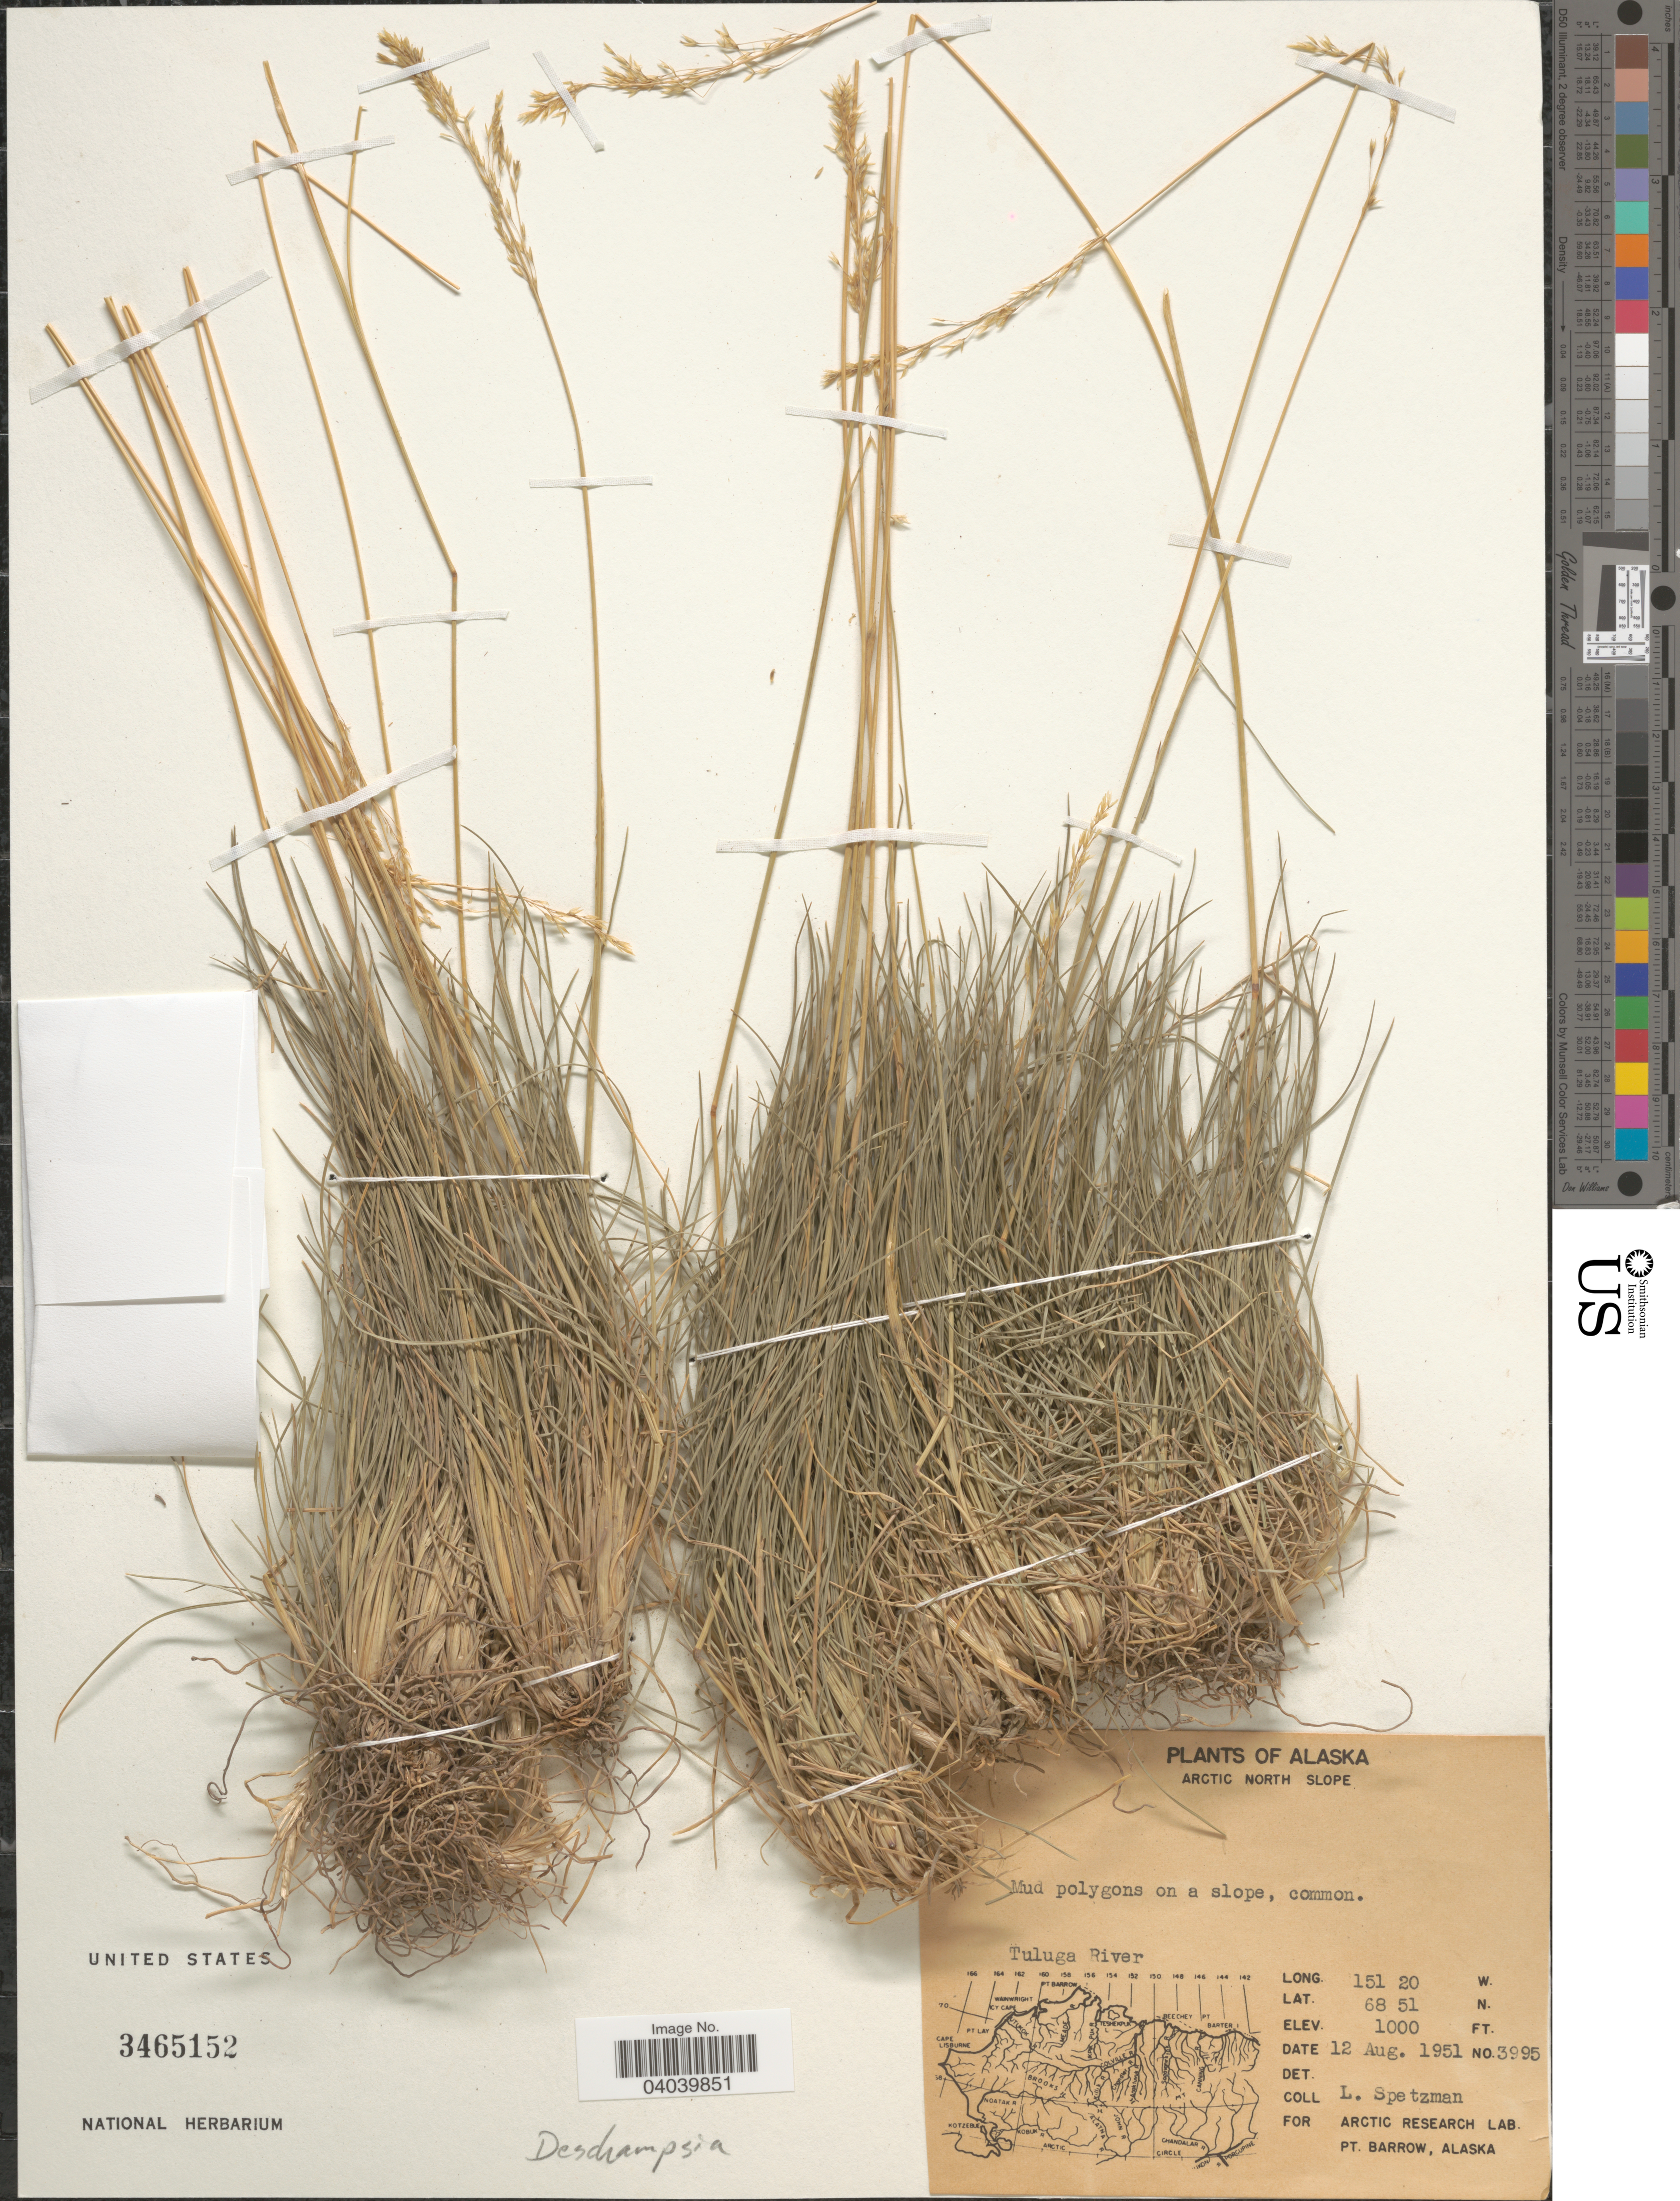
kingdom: Plantae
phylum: Tracheophyta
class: Liliopsida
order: Poales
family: Poaceae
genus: Deschampsia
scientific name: Deschampsia sp.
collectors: L. Spetzman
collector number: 3995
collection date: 1951-08-12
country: United States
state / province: Alaska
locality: Arctic North Slope. Tuluga River.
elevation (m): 305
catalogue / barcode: US 3465152